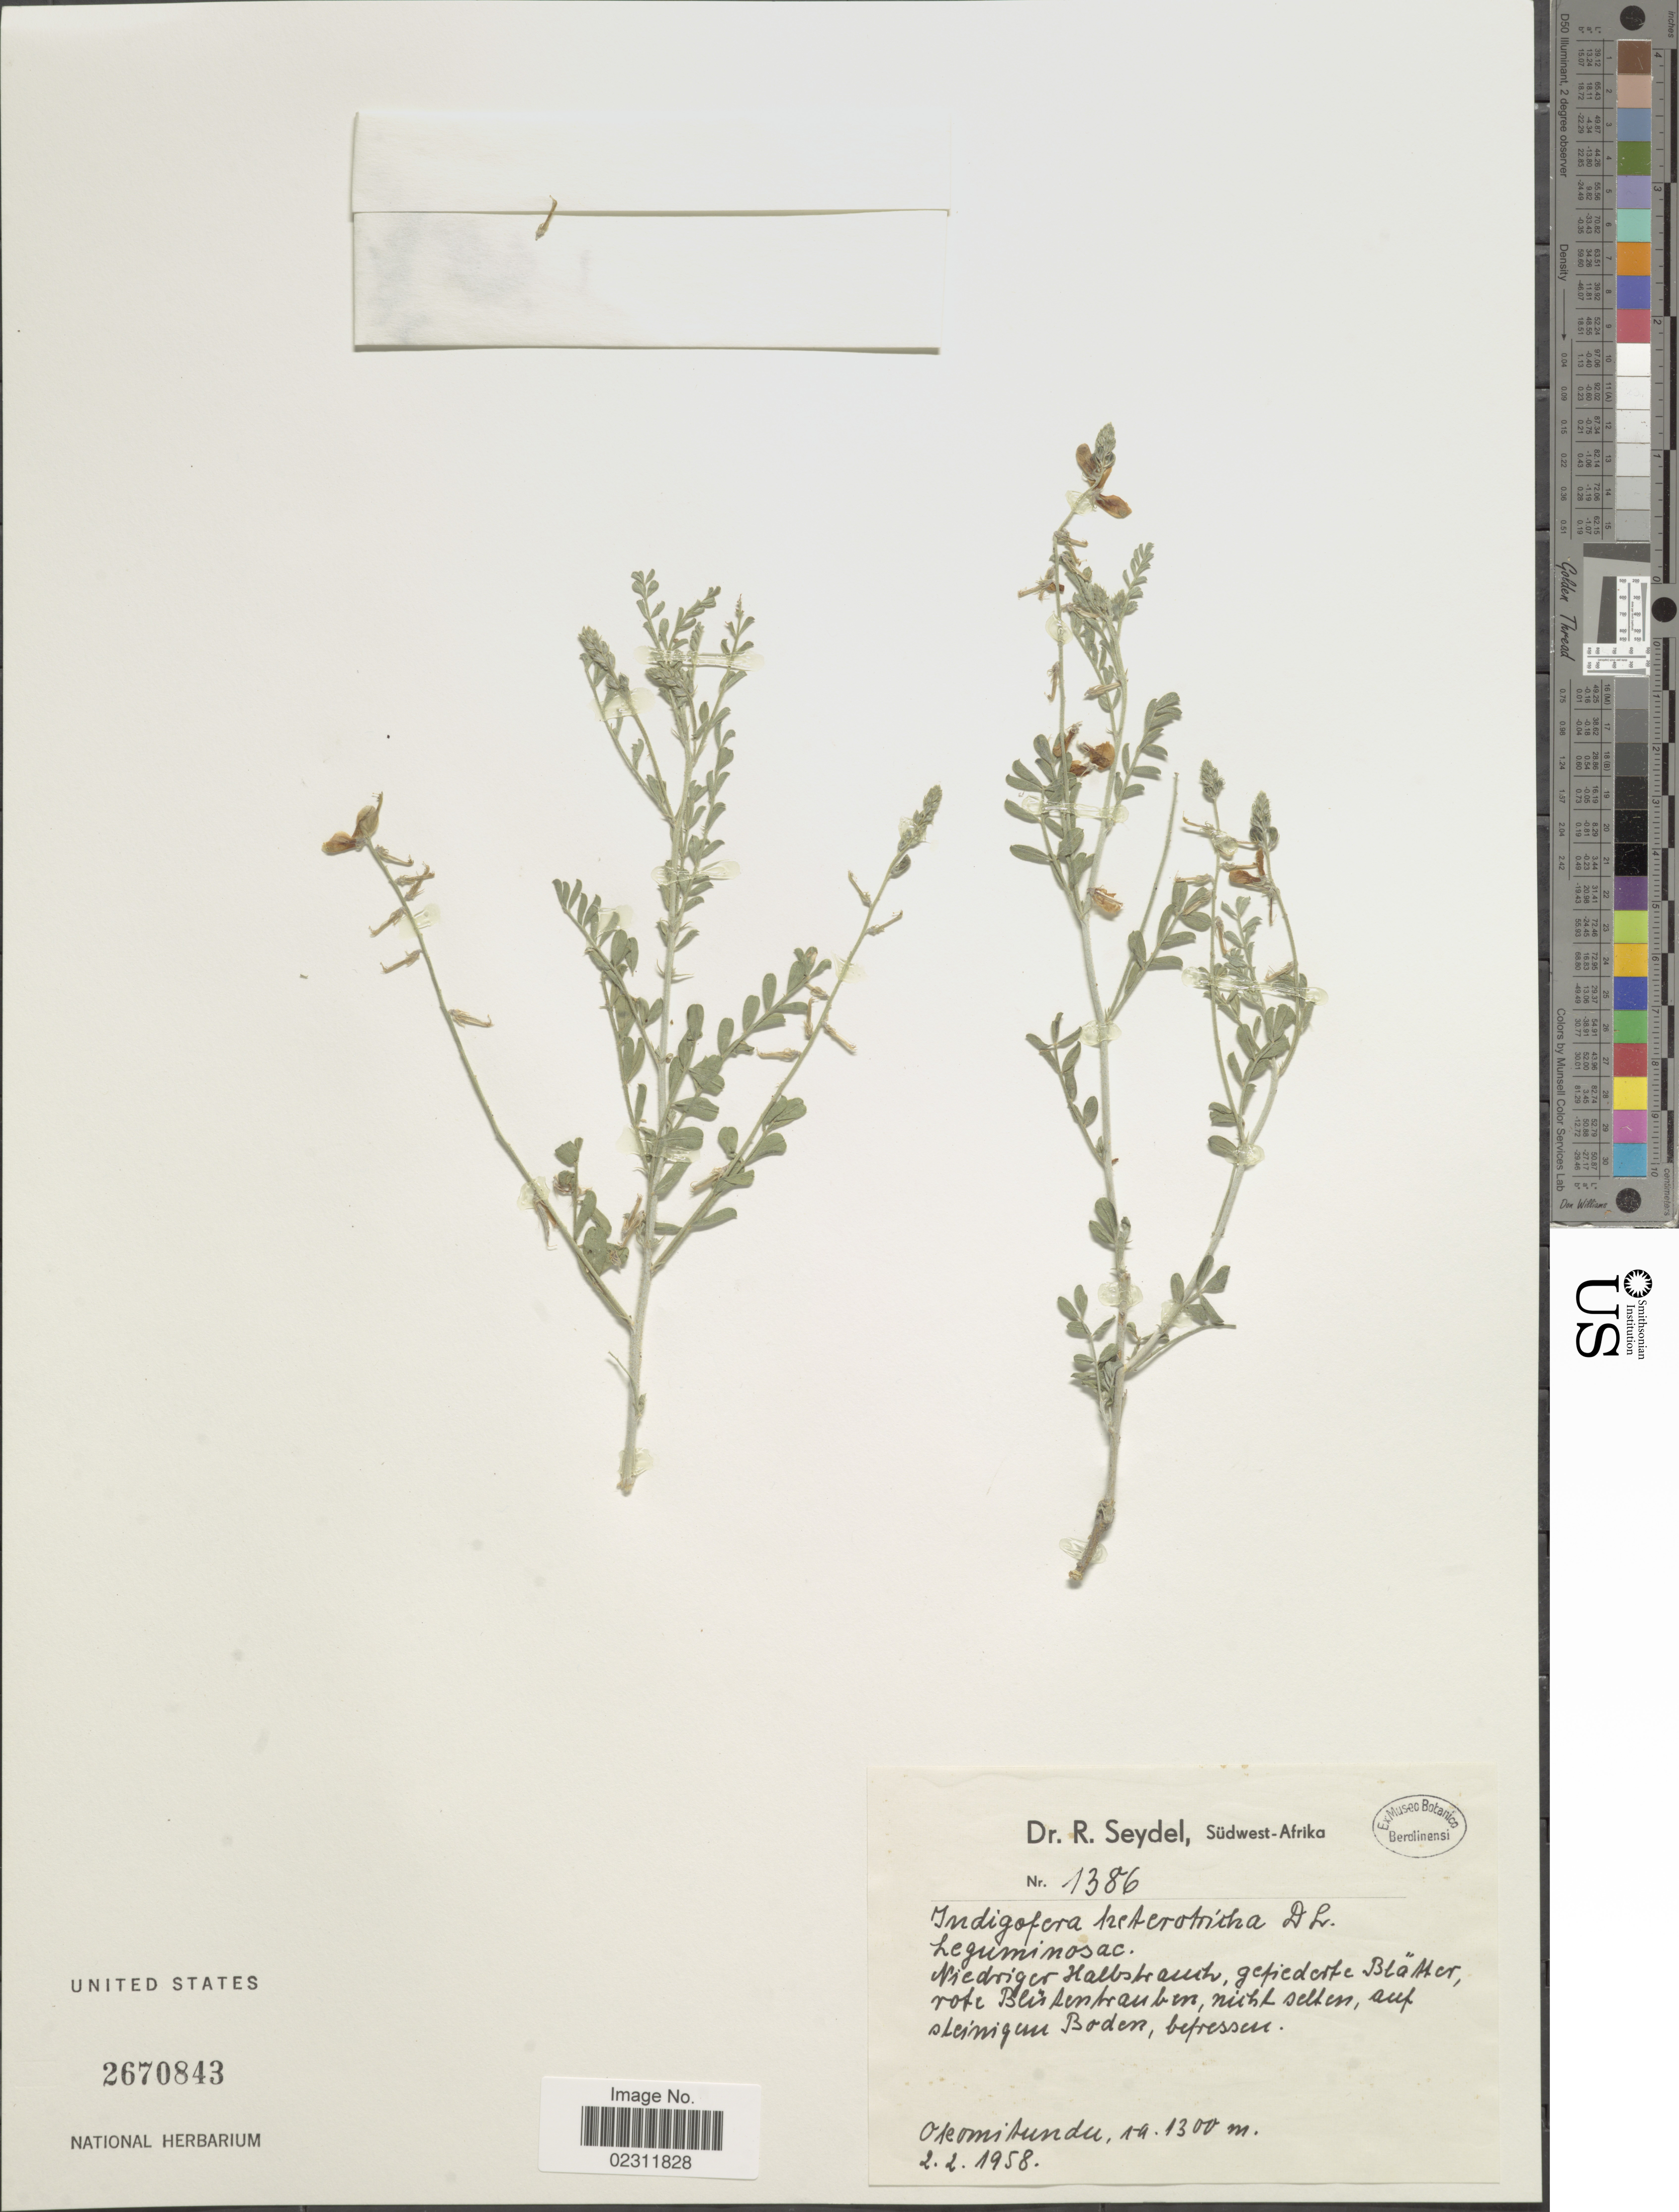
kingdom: Plantae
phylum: Tracheophyta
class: Magnoliopsida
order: Fabales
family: Fabaceae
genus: Indigofera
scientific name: Indigofera heterotricha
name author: DC.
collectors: R. Seydel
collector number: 1386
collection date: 1958-02-02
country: Namibia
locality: Sudwes-Afrika, Okomitundu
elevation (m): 1300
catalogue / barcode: US 2670843